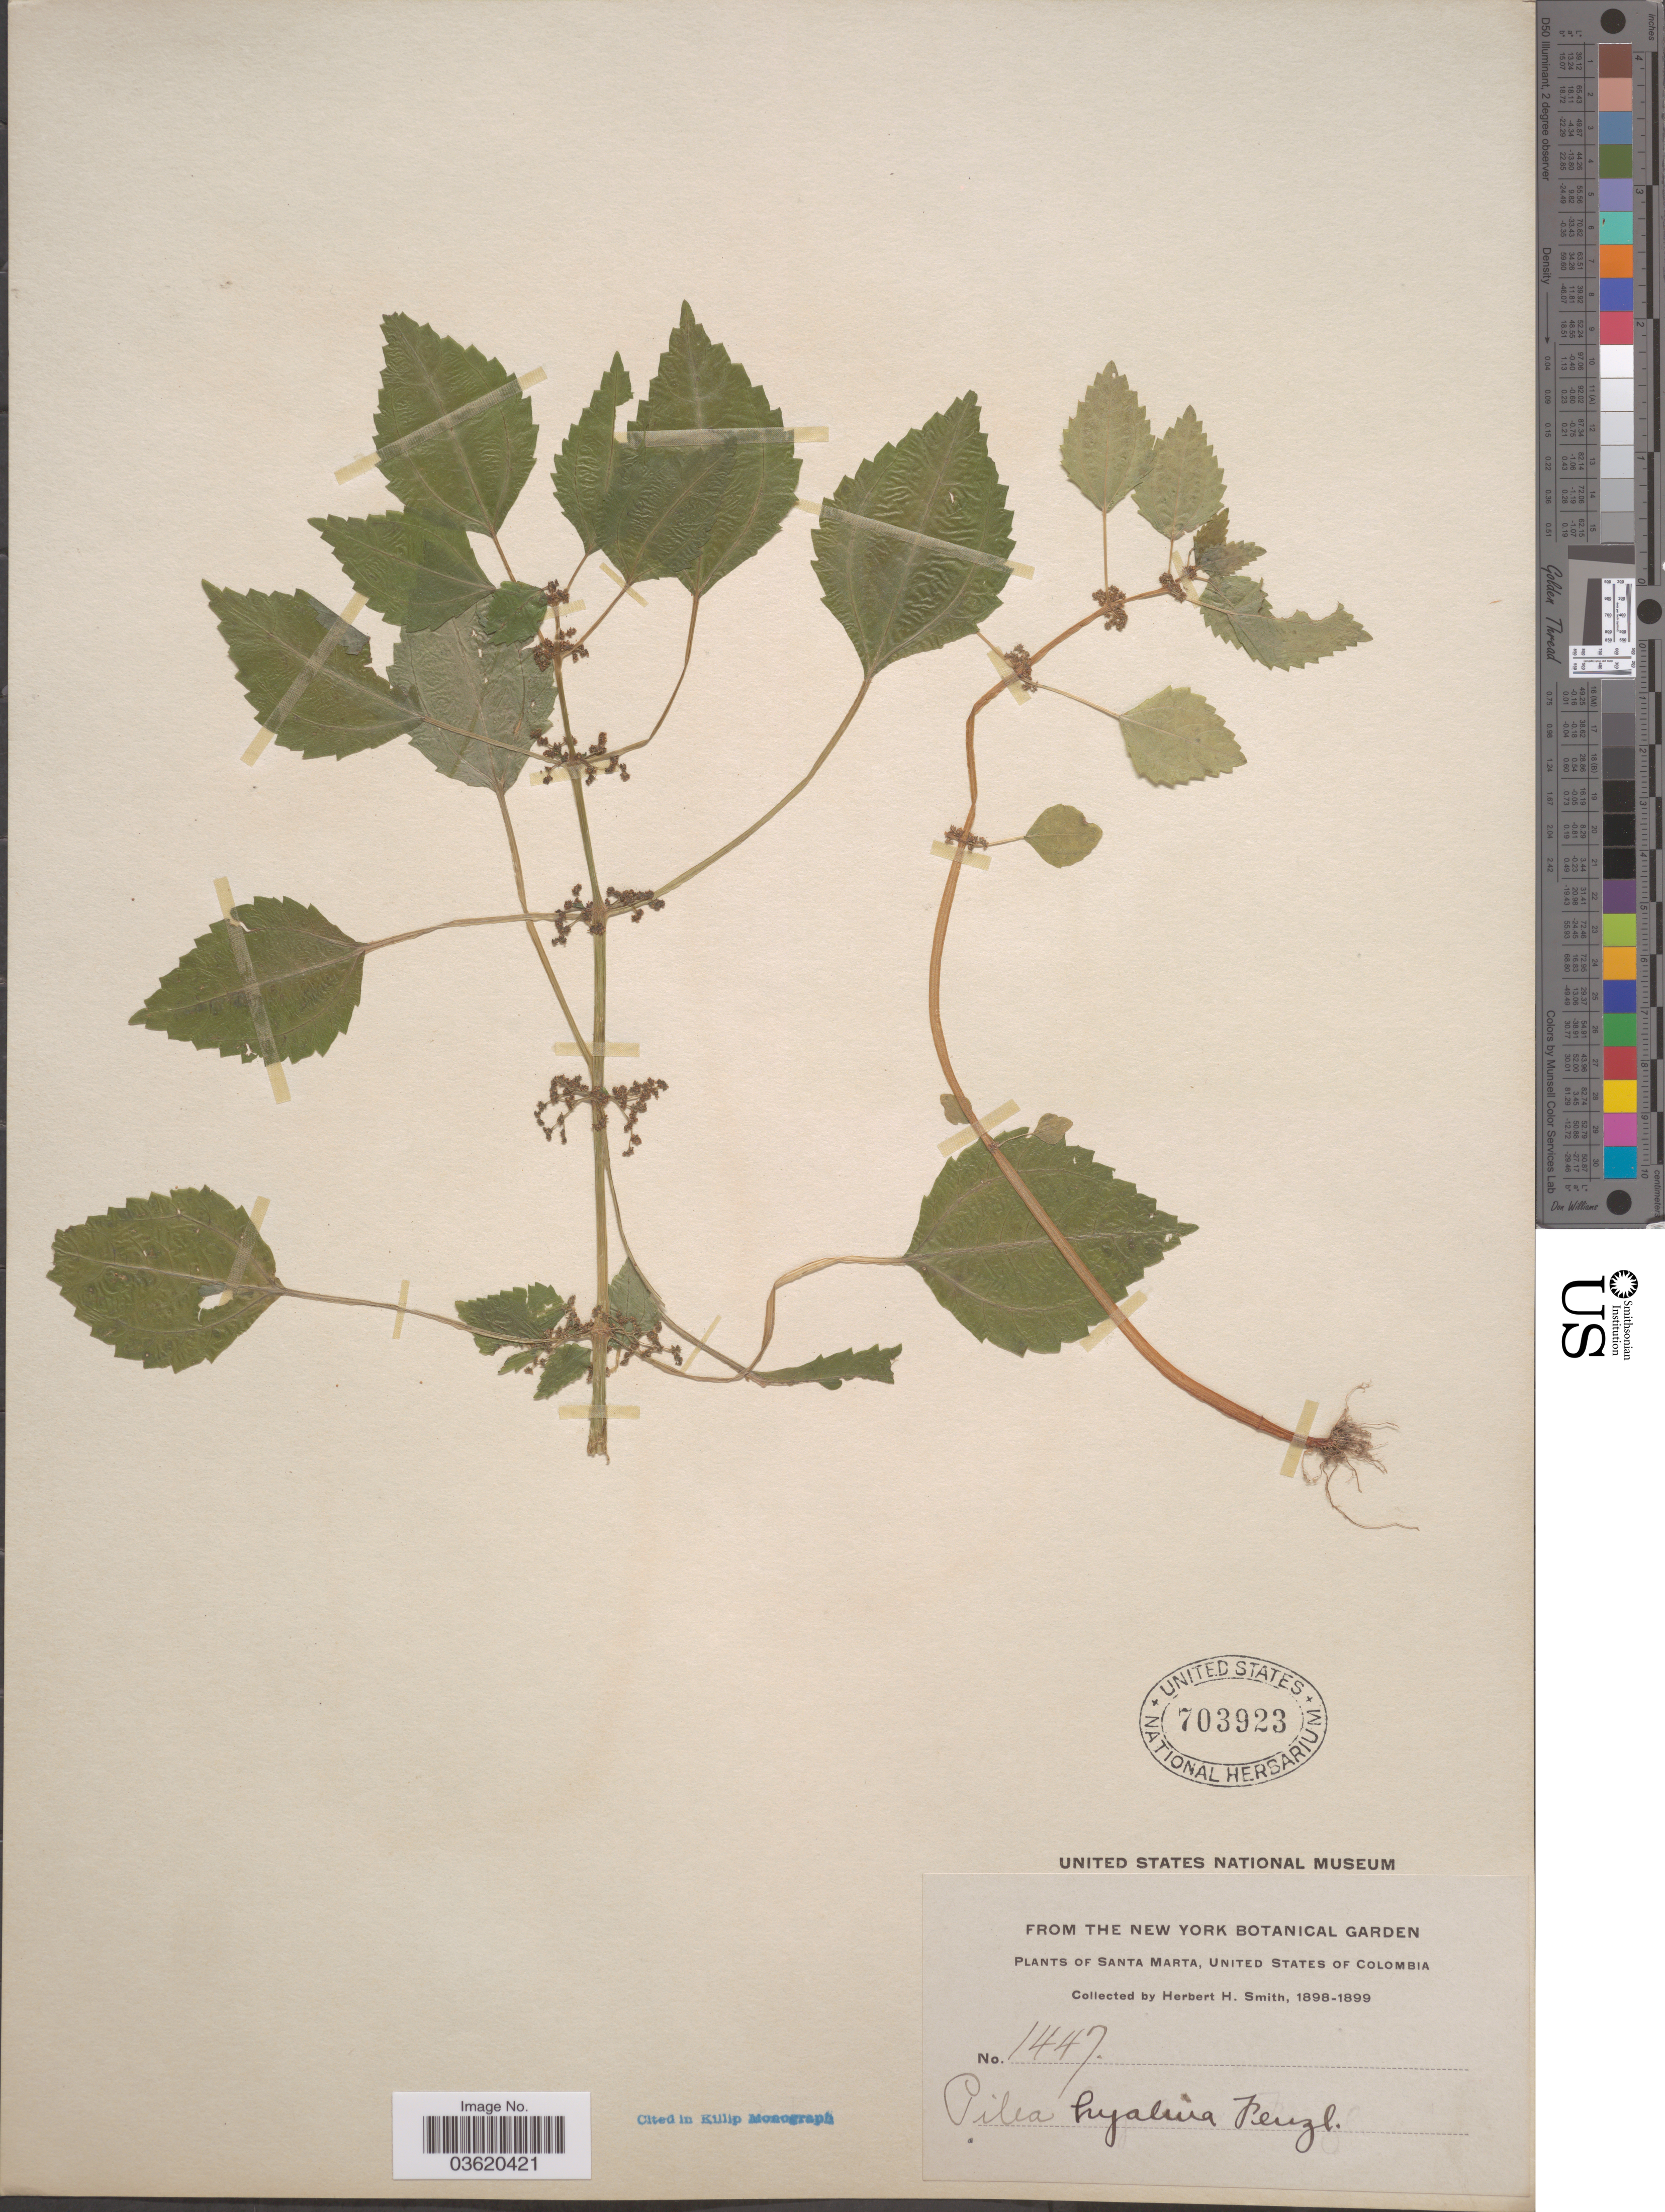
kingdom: Plantae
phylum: Tracheophyta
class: Magnoliopsida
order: Rosales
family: Urticaceae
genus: Pilea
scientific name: Pilea hyalina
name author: Fenzl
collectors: Herbert H. Smith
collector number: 1447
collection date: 1898/1899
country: Colombia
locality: Santa Marta.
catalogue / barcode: US 703923